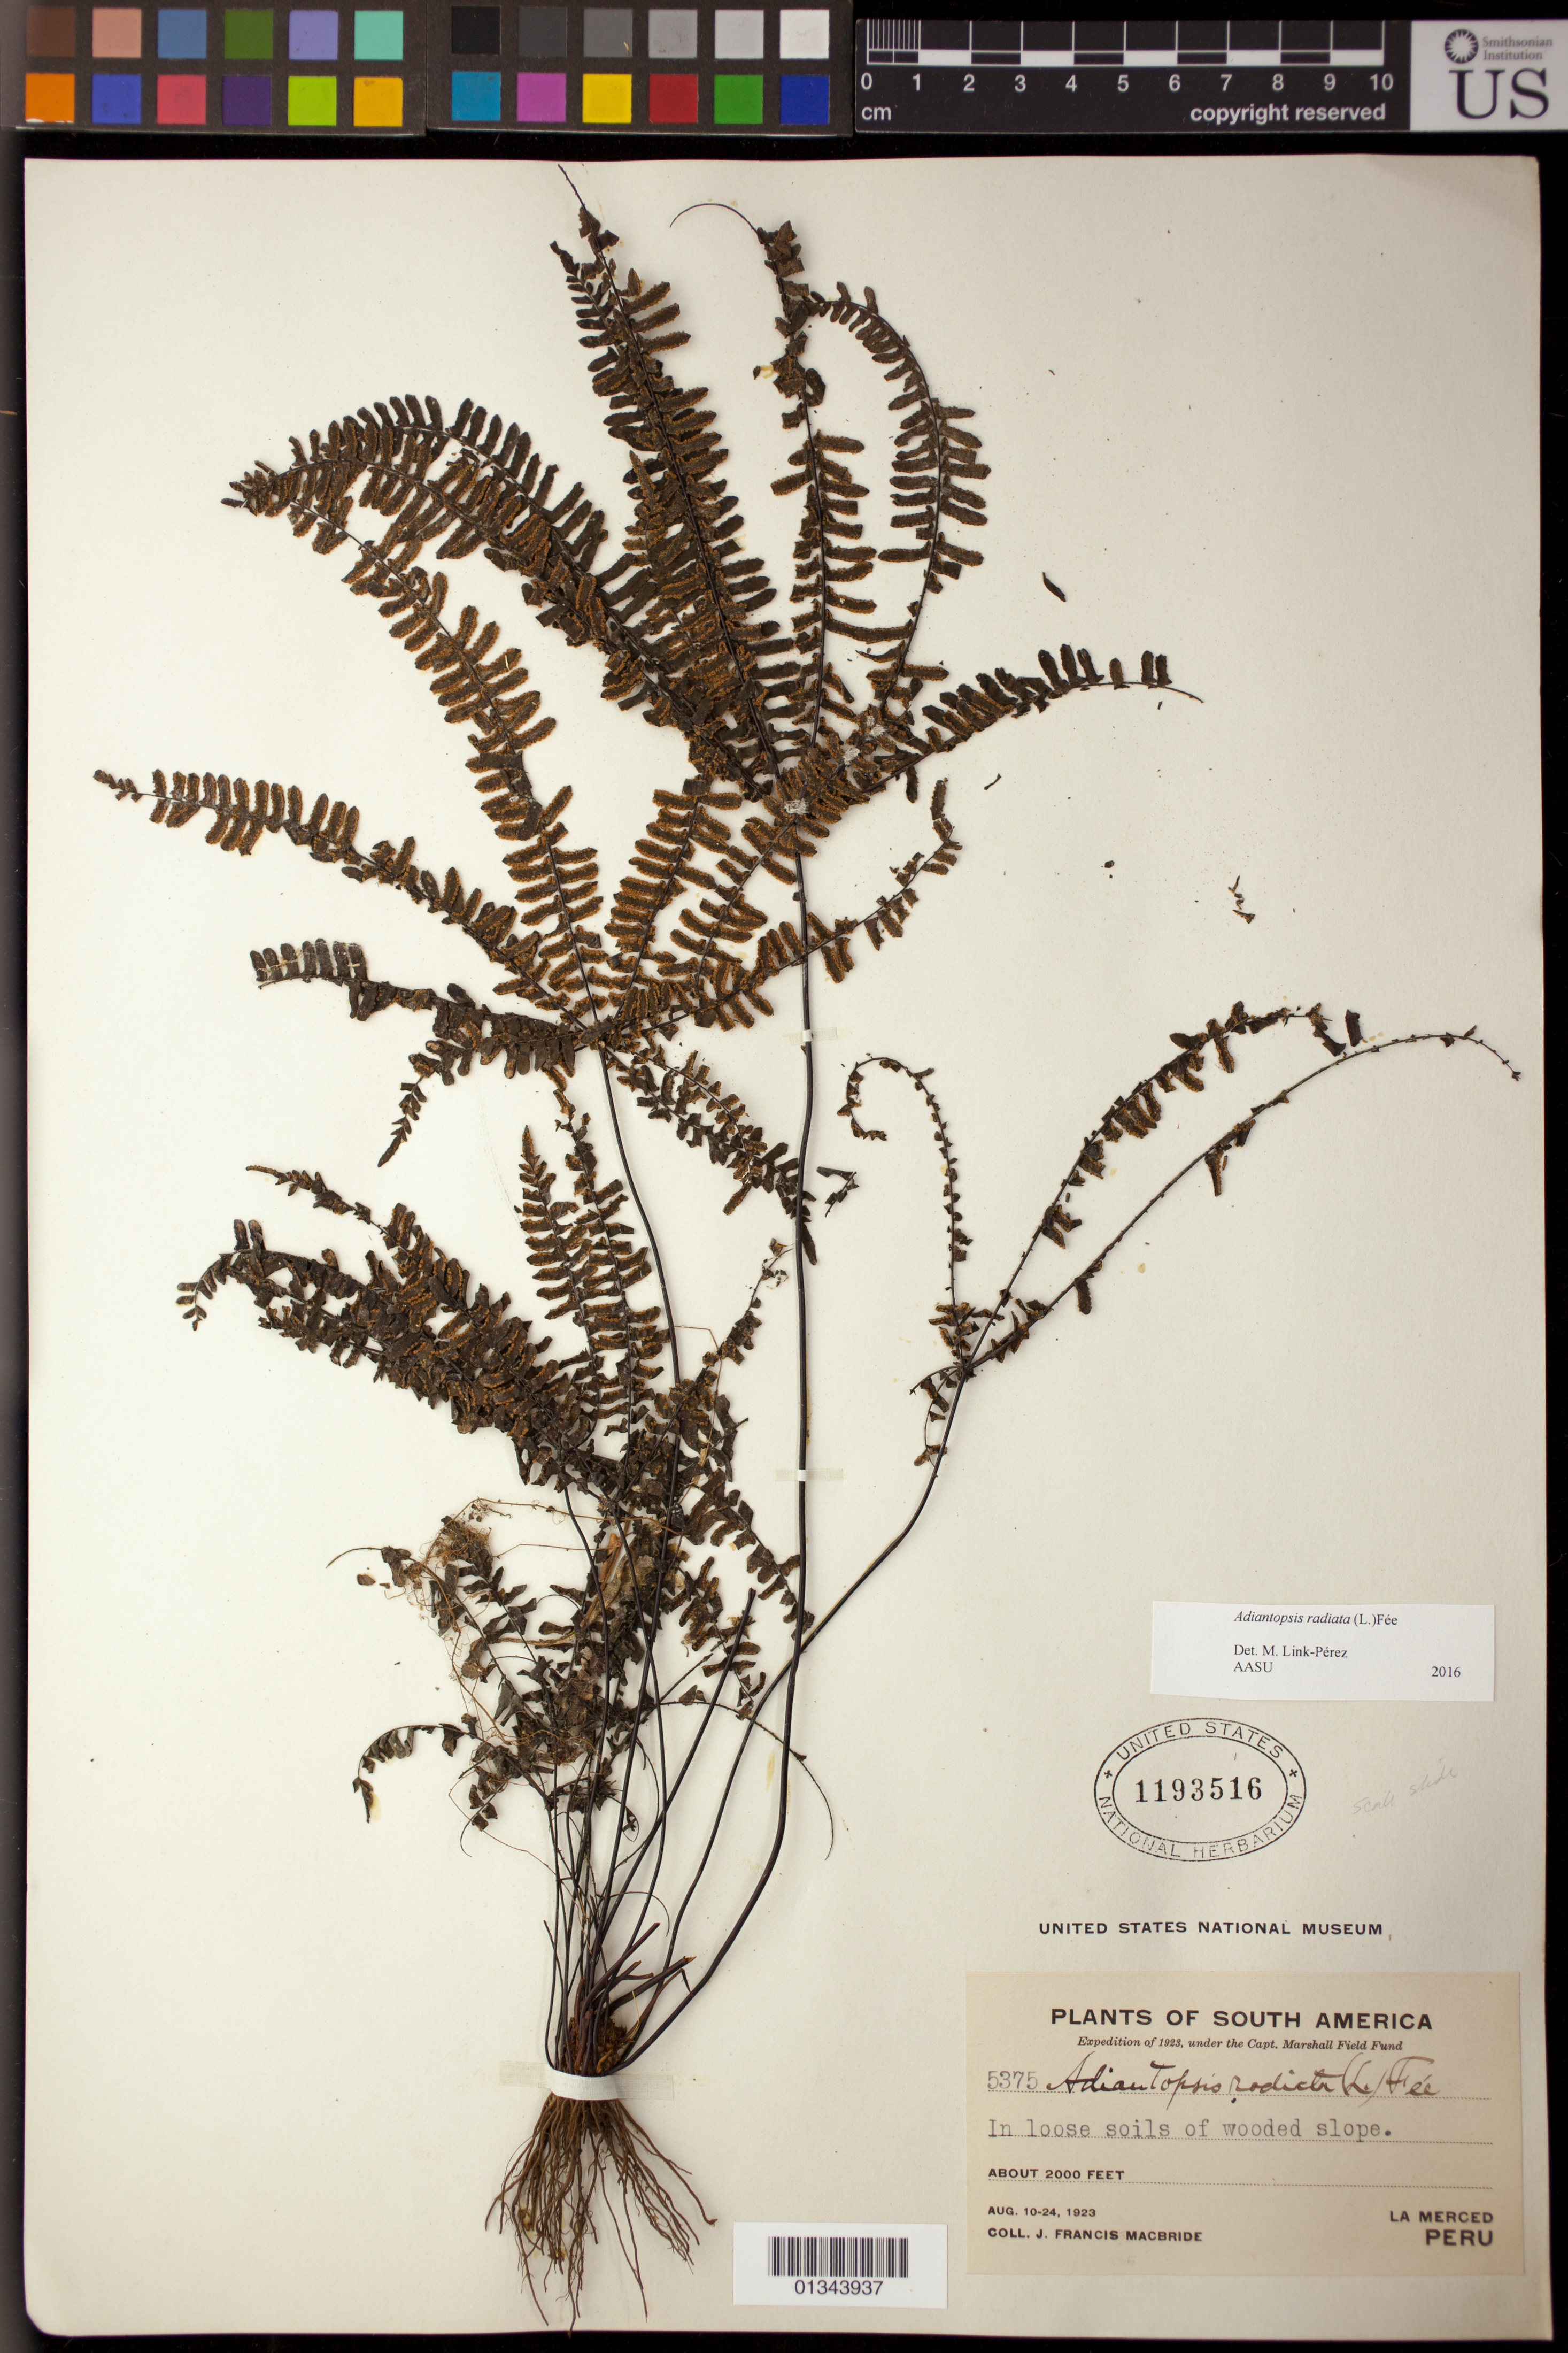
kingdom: Plantae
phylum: Tracheophyta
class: Polypodiopsida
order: Polypodiales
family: Pteridaceae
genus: Adiantopsis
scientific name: Adiantopsis radiata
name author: (L.) Fée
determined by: Link-Perez, Melanie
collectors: J. F. Macbride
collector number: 5375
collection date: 1923-08-10/1923-08-24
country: Peru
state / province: Junín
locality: La Merced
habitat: In loose soils of wooded slope.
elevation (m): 610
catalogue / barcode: US 1193516